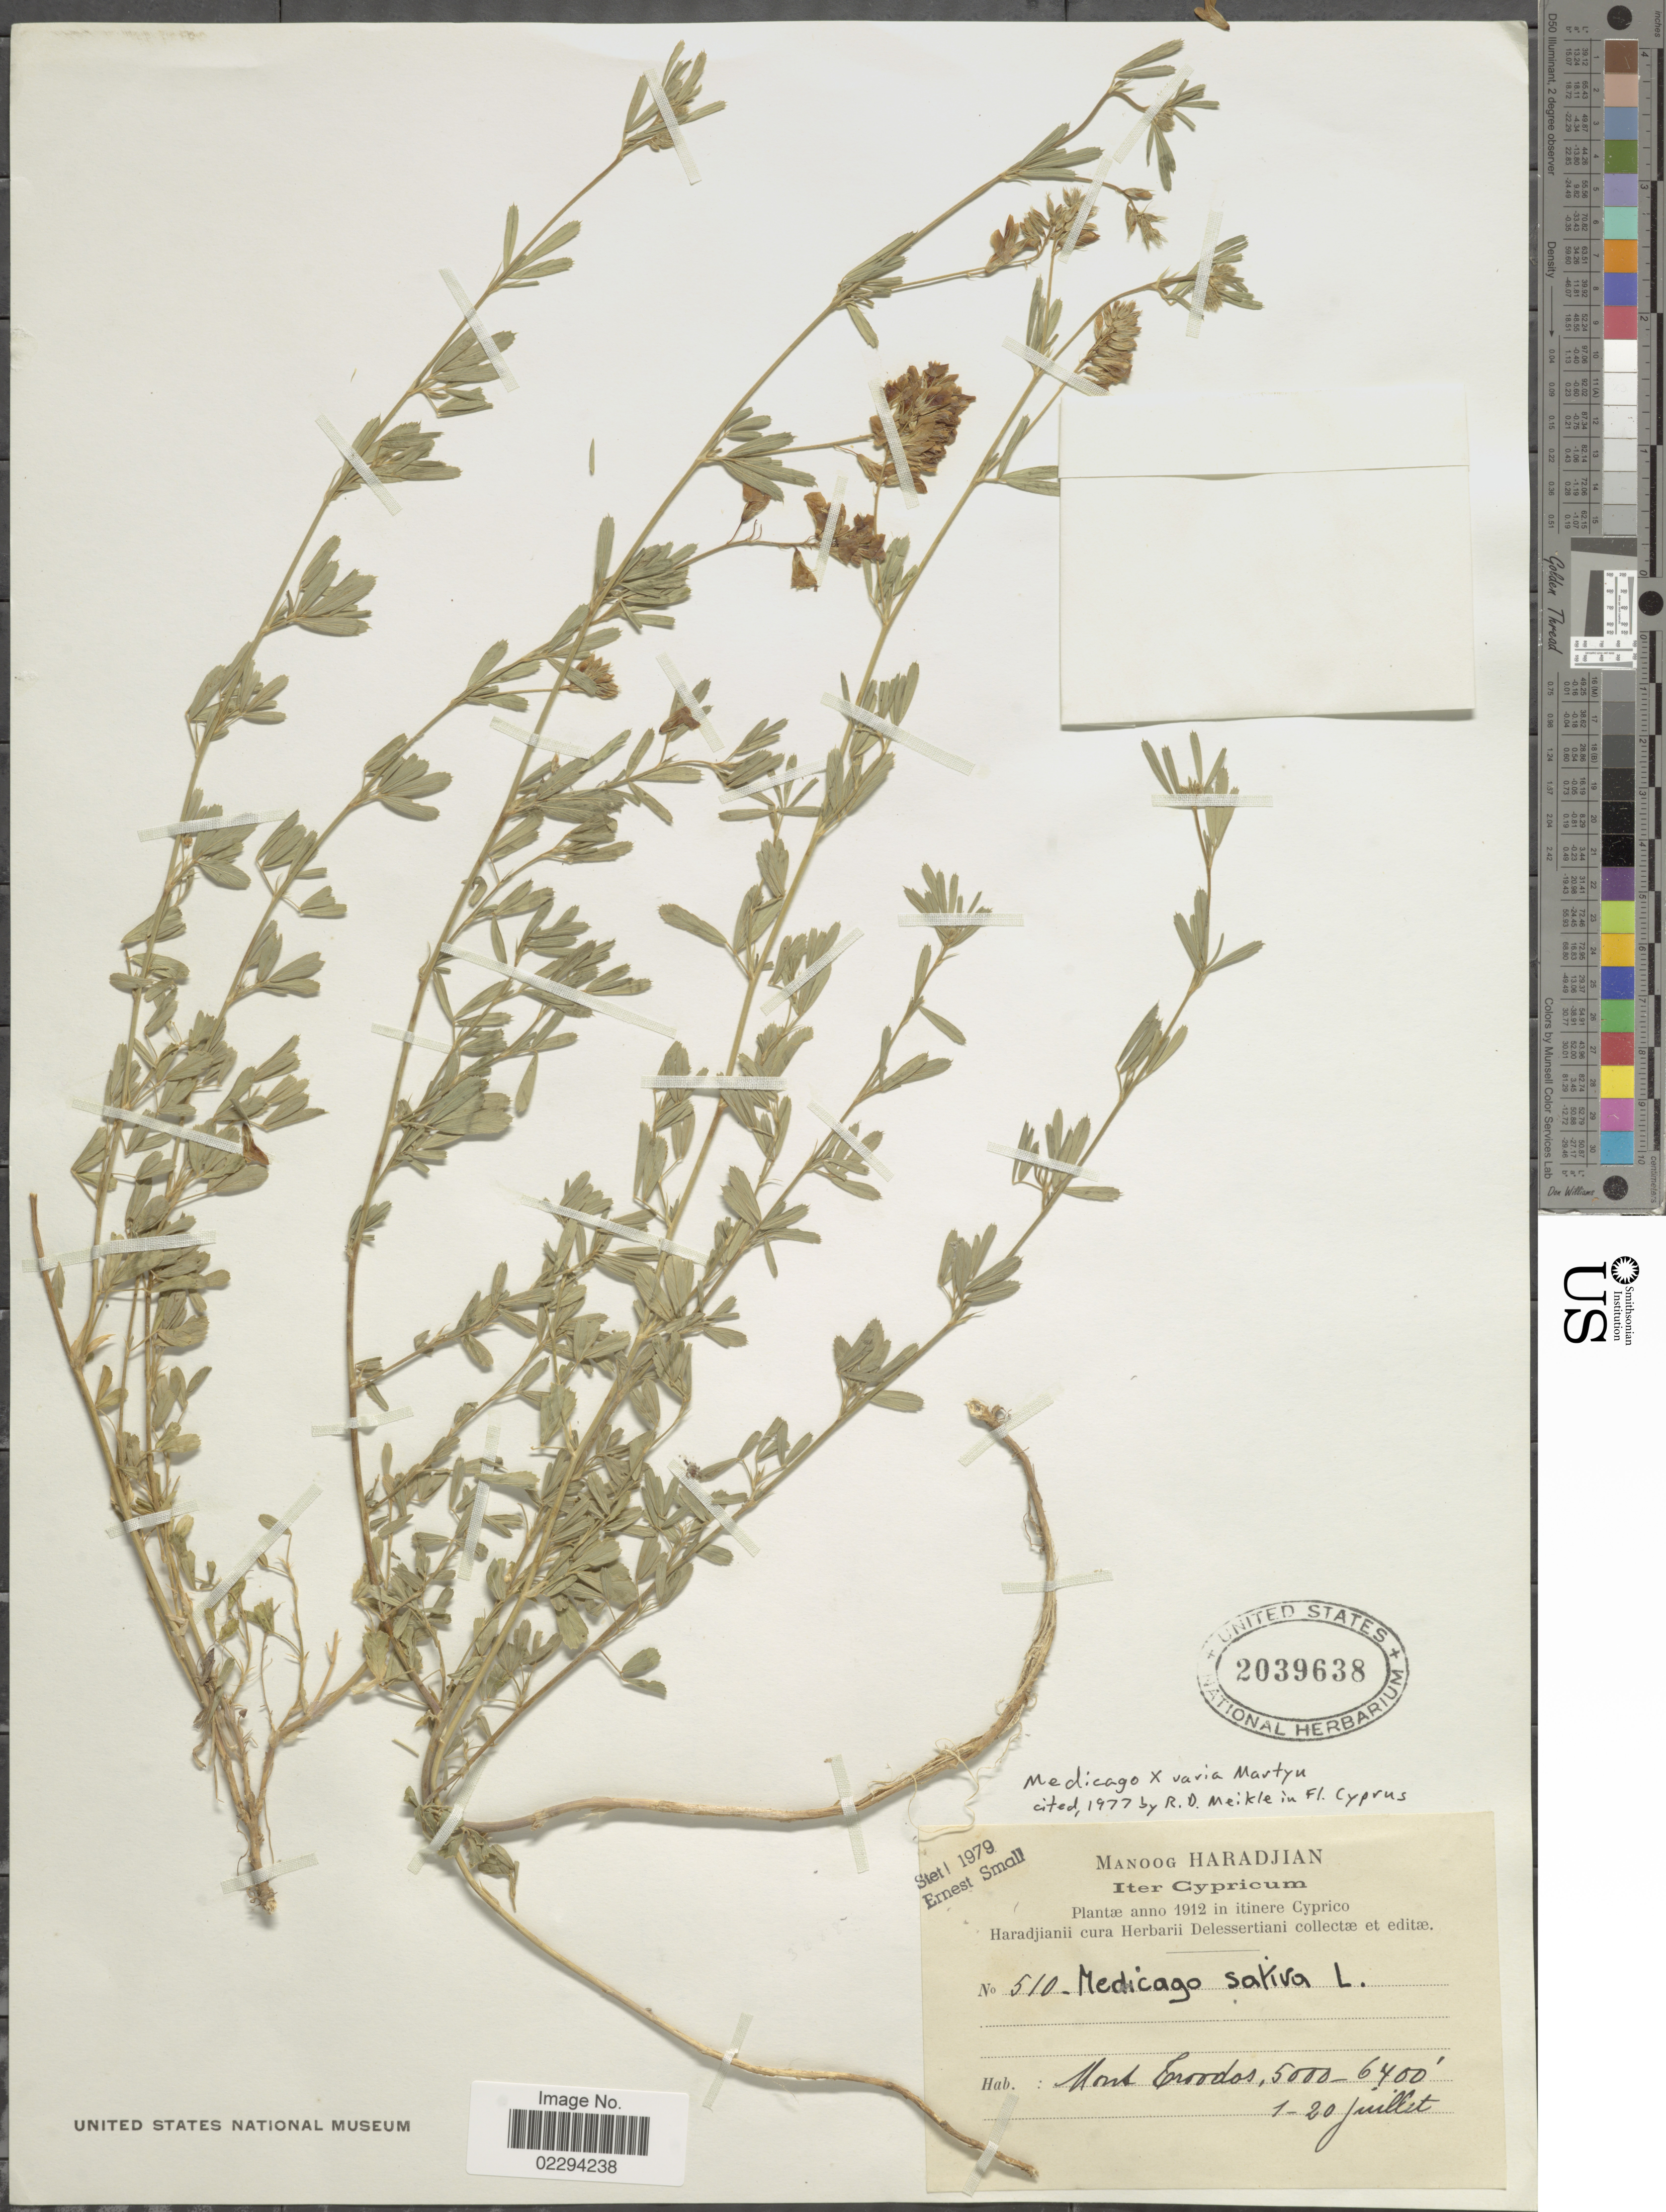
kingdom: Plantae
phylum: Tracheophyta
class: Magnoliopsida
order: Fabales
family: Fabaceae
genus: Medicago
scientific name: Medicago sativa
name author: L.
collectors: M. Haradjian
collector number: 510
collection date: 1912-07-01/1912-07-20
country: Cyprus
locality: Iter Cyprium secundum, Mont Troodos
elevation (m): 1524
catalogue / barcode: US 2039638